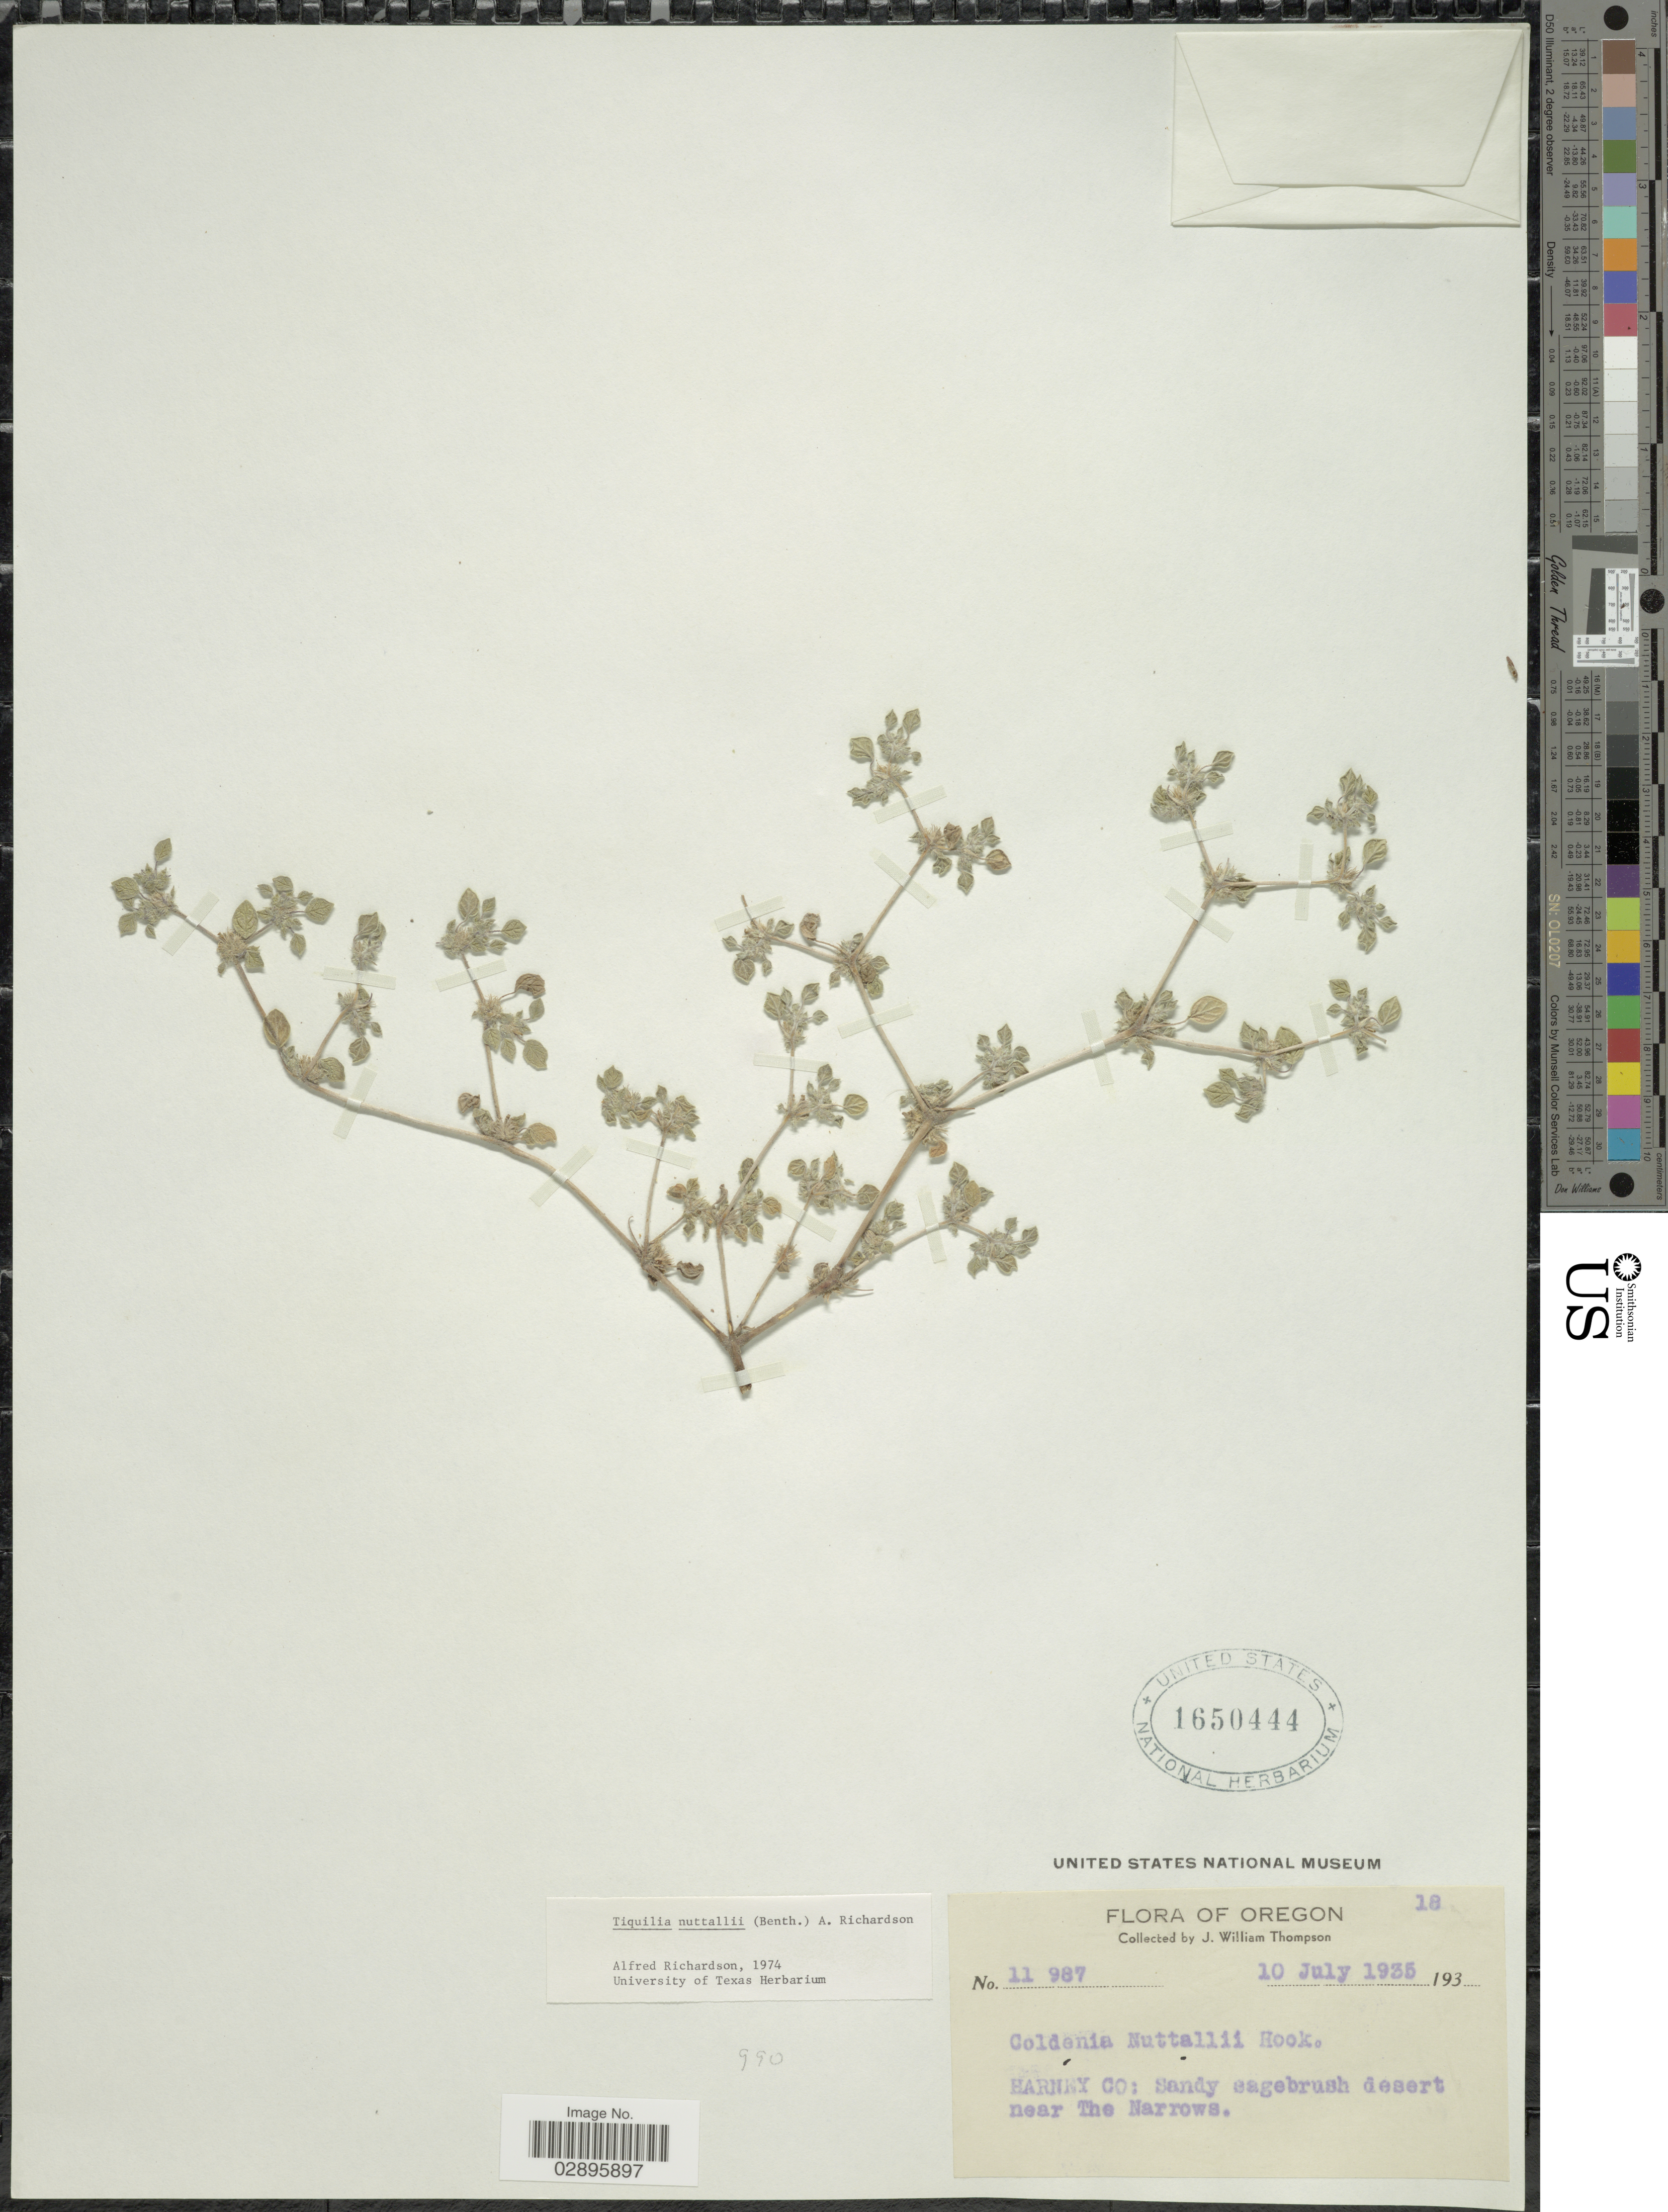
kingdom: Plantae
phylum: Tracheophyta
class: Magnoliopsida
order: Boraginales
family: Ehretiaceae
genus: Tiquilia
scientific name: Tiquilia nuttallii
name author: (Hook.) A.T. Richardson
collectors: J. W. Thompson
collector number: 11987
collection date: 1935-07-10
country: United States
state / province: Oregon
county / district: Harney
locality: Harney Co: Sandy sagebrush desert near The Narrows.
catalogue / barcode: US 1650444